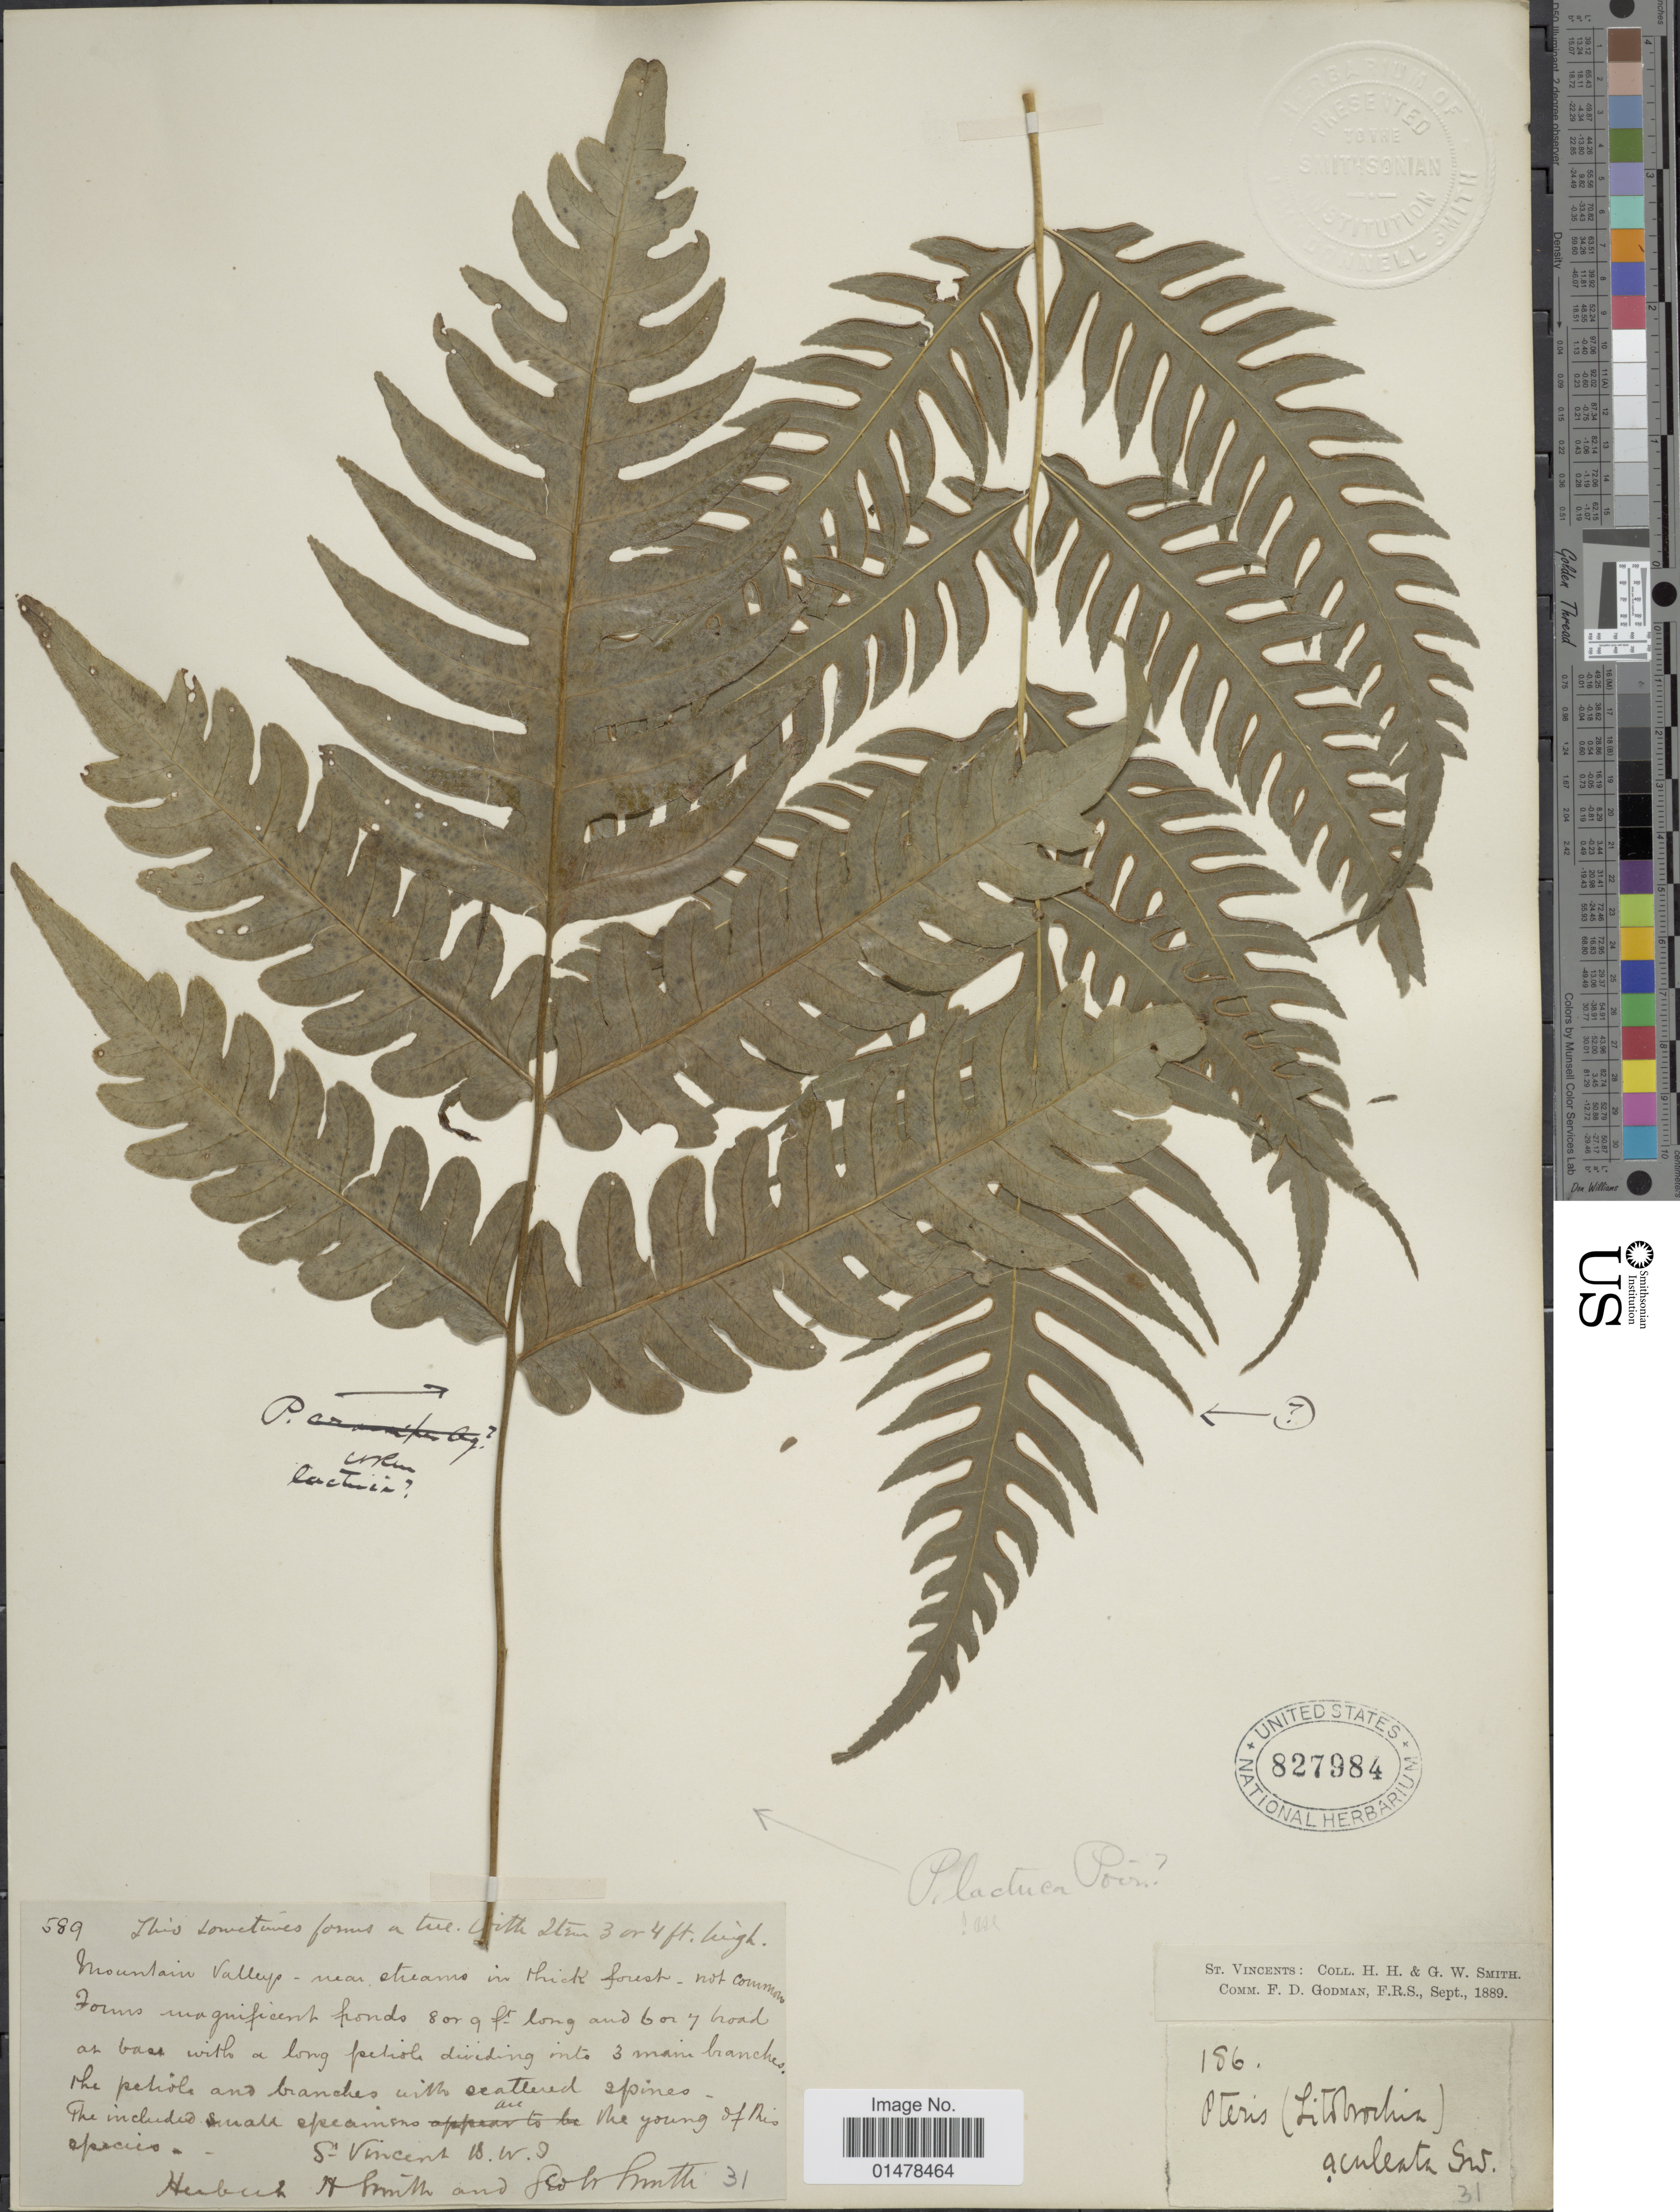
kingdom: Plantae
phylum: Tracheophyta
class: Polypodiopsida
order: Polypodiales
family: Pteridaceae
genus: Pteris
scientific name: Pteris arborea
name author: L.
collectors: G. G. Smith & G. Smith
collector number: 186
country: St. Vincent - Grenadines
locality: St Vincents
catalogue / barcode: US 827984